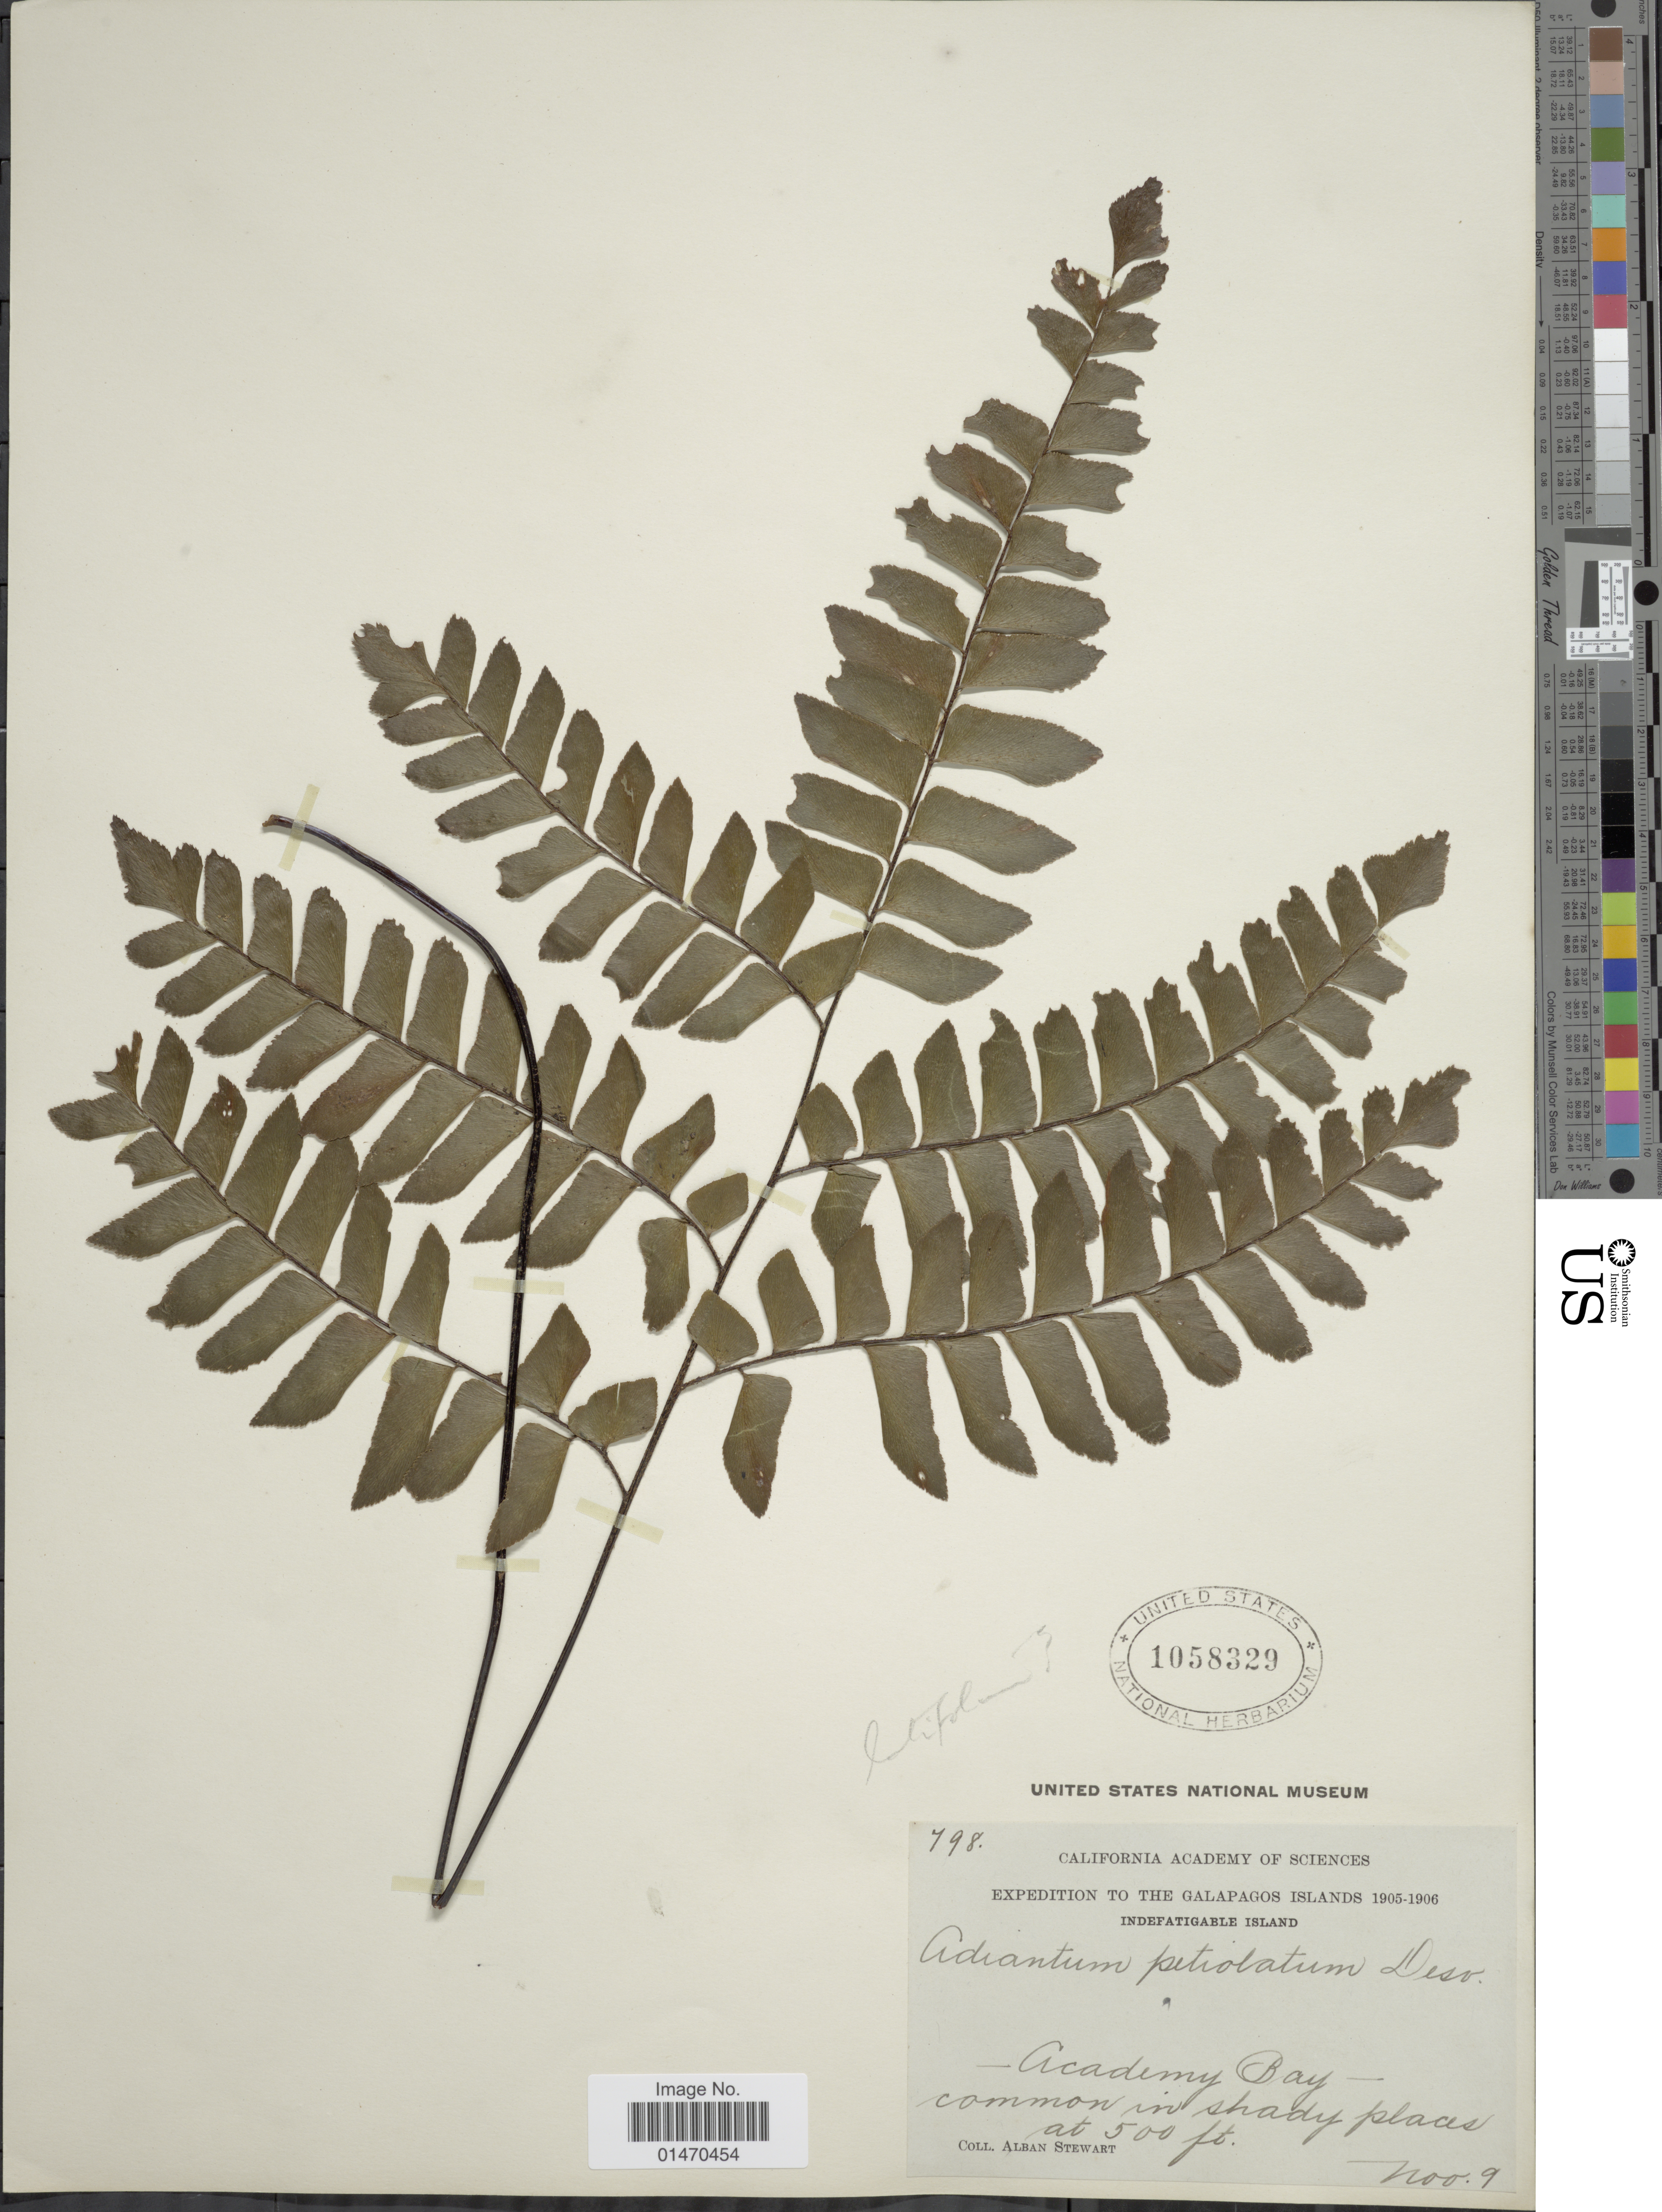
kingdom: Plantae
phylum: Tracheophyta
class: Polypodiopsida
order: Polypodiales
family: Pteridaceae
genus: Adiantum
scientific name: Adiantum latifolium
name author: Lam.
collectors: A. Stewart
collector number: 798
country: Ecuador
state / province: Colón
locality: Galapagos Islands, Indefatigable Island, Academy Bay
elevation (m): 152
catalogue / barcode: US 1058329